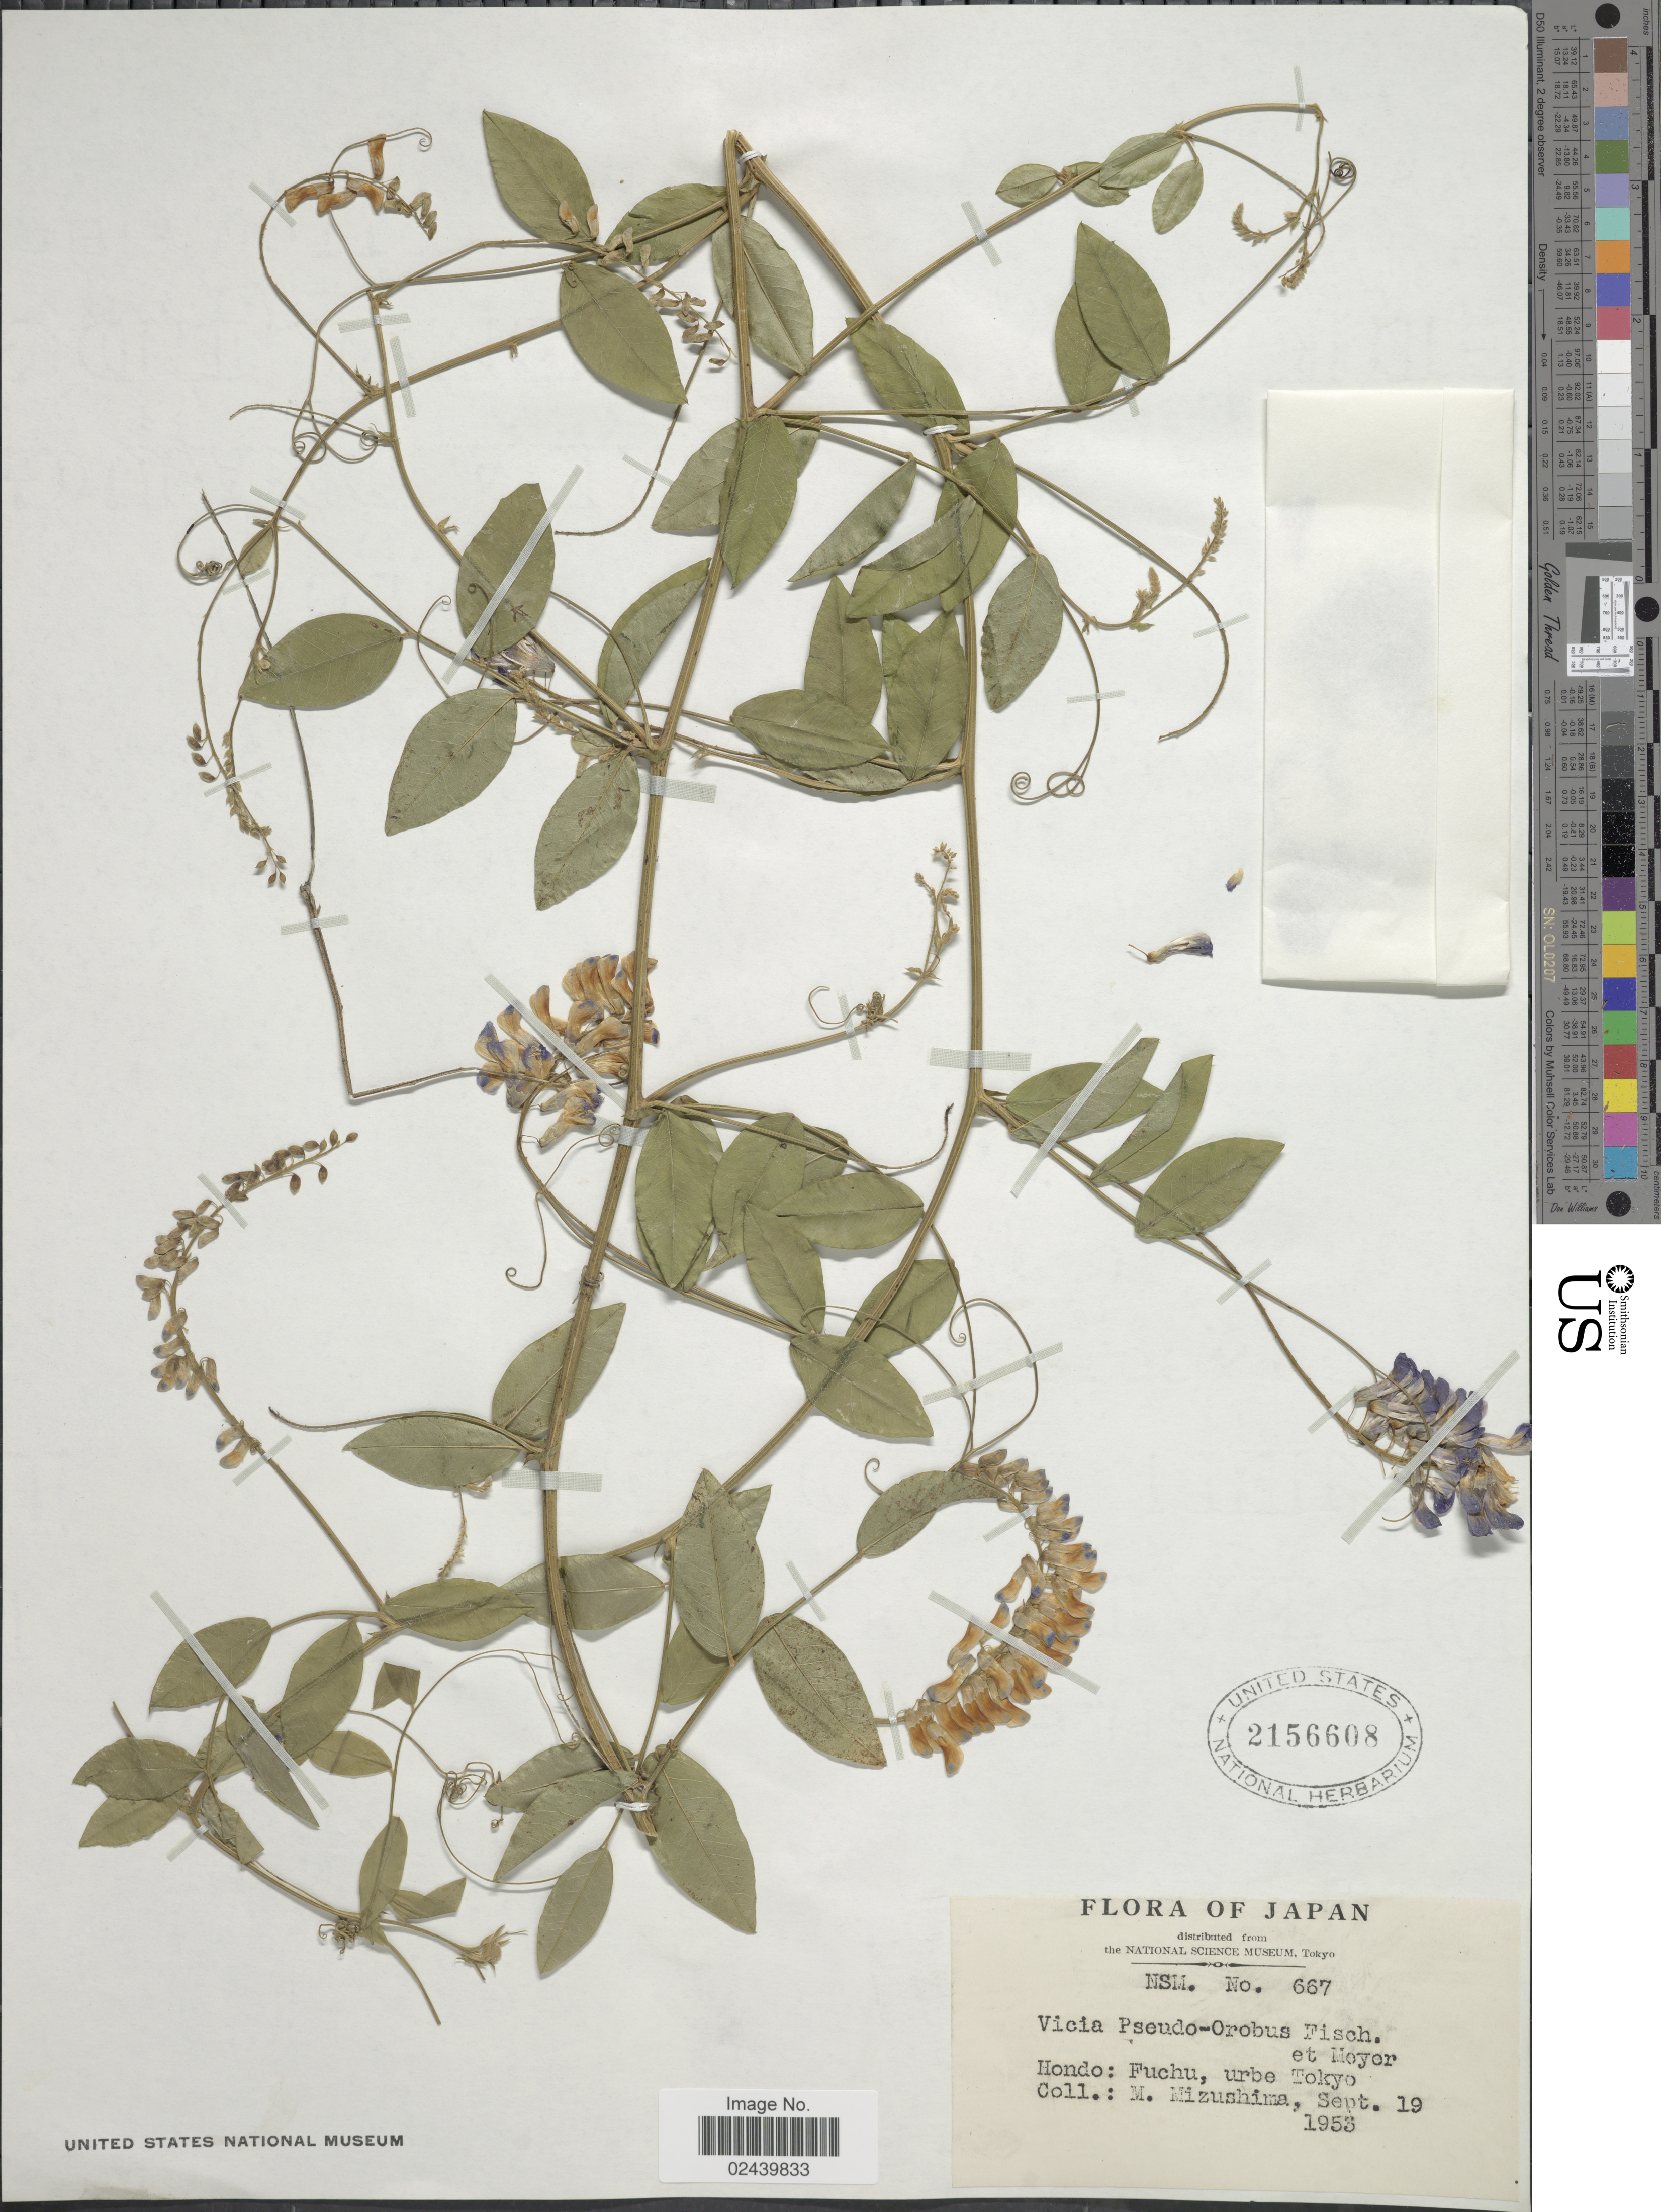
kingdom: Plantae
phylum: Tracheophyta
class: Magnoliopsida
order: Fabales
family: Fabaceae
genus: Vicia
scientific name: Vicia pseudo-orobus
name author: Fisch. & C.A. Mey.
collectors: M. Mizushima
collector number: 667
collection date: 1953-09-19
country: Japan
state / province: Tokyo, Federal City of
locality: Hondo: Fuchu, urbe Tokyo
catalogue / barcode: US 2156608